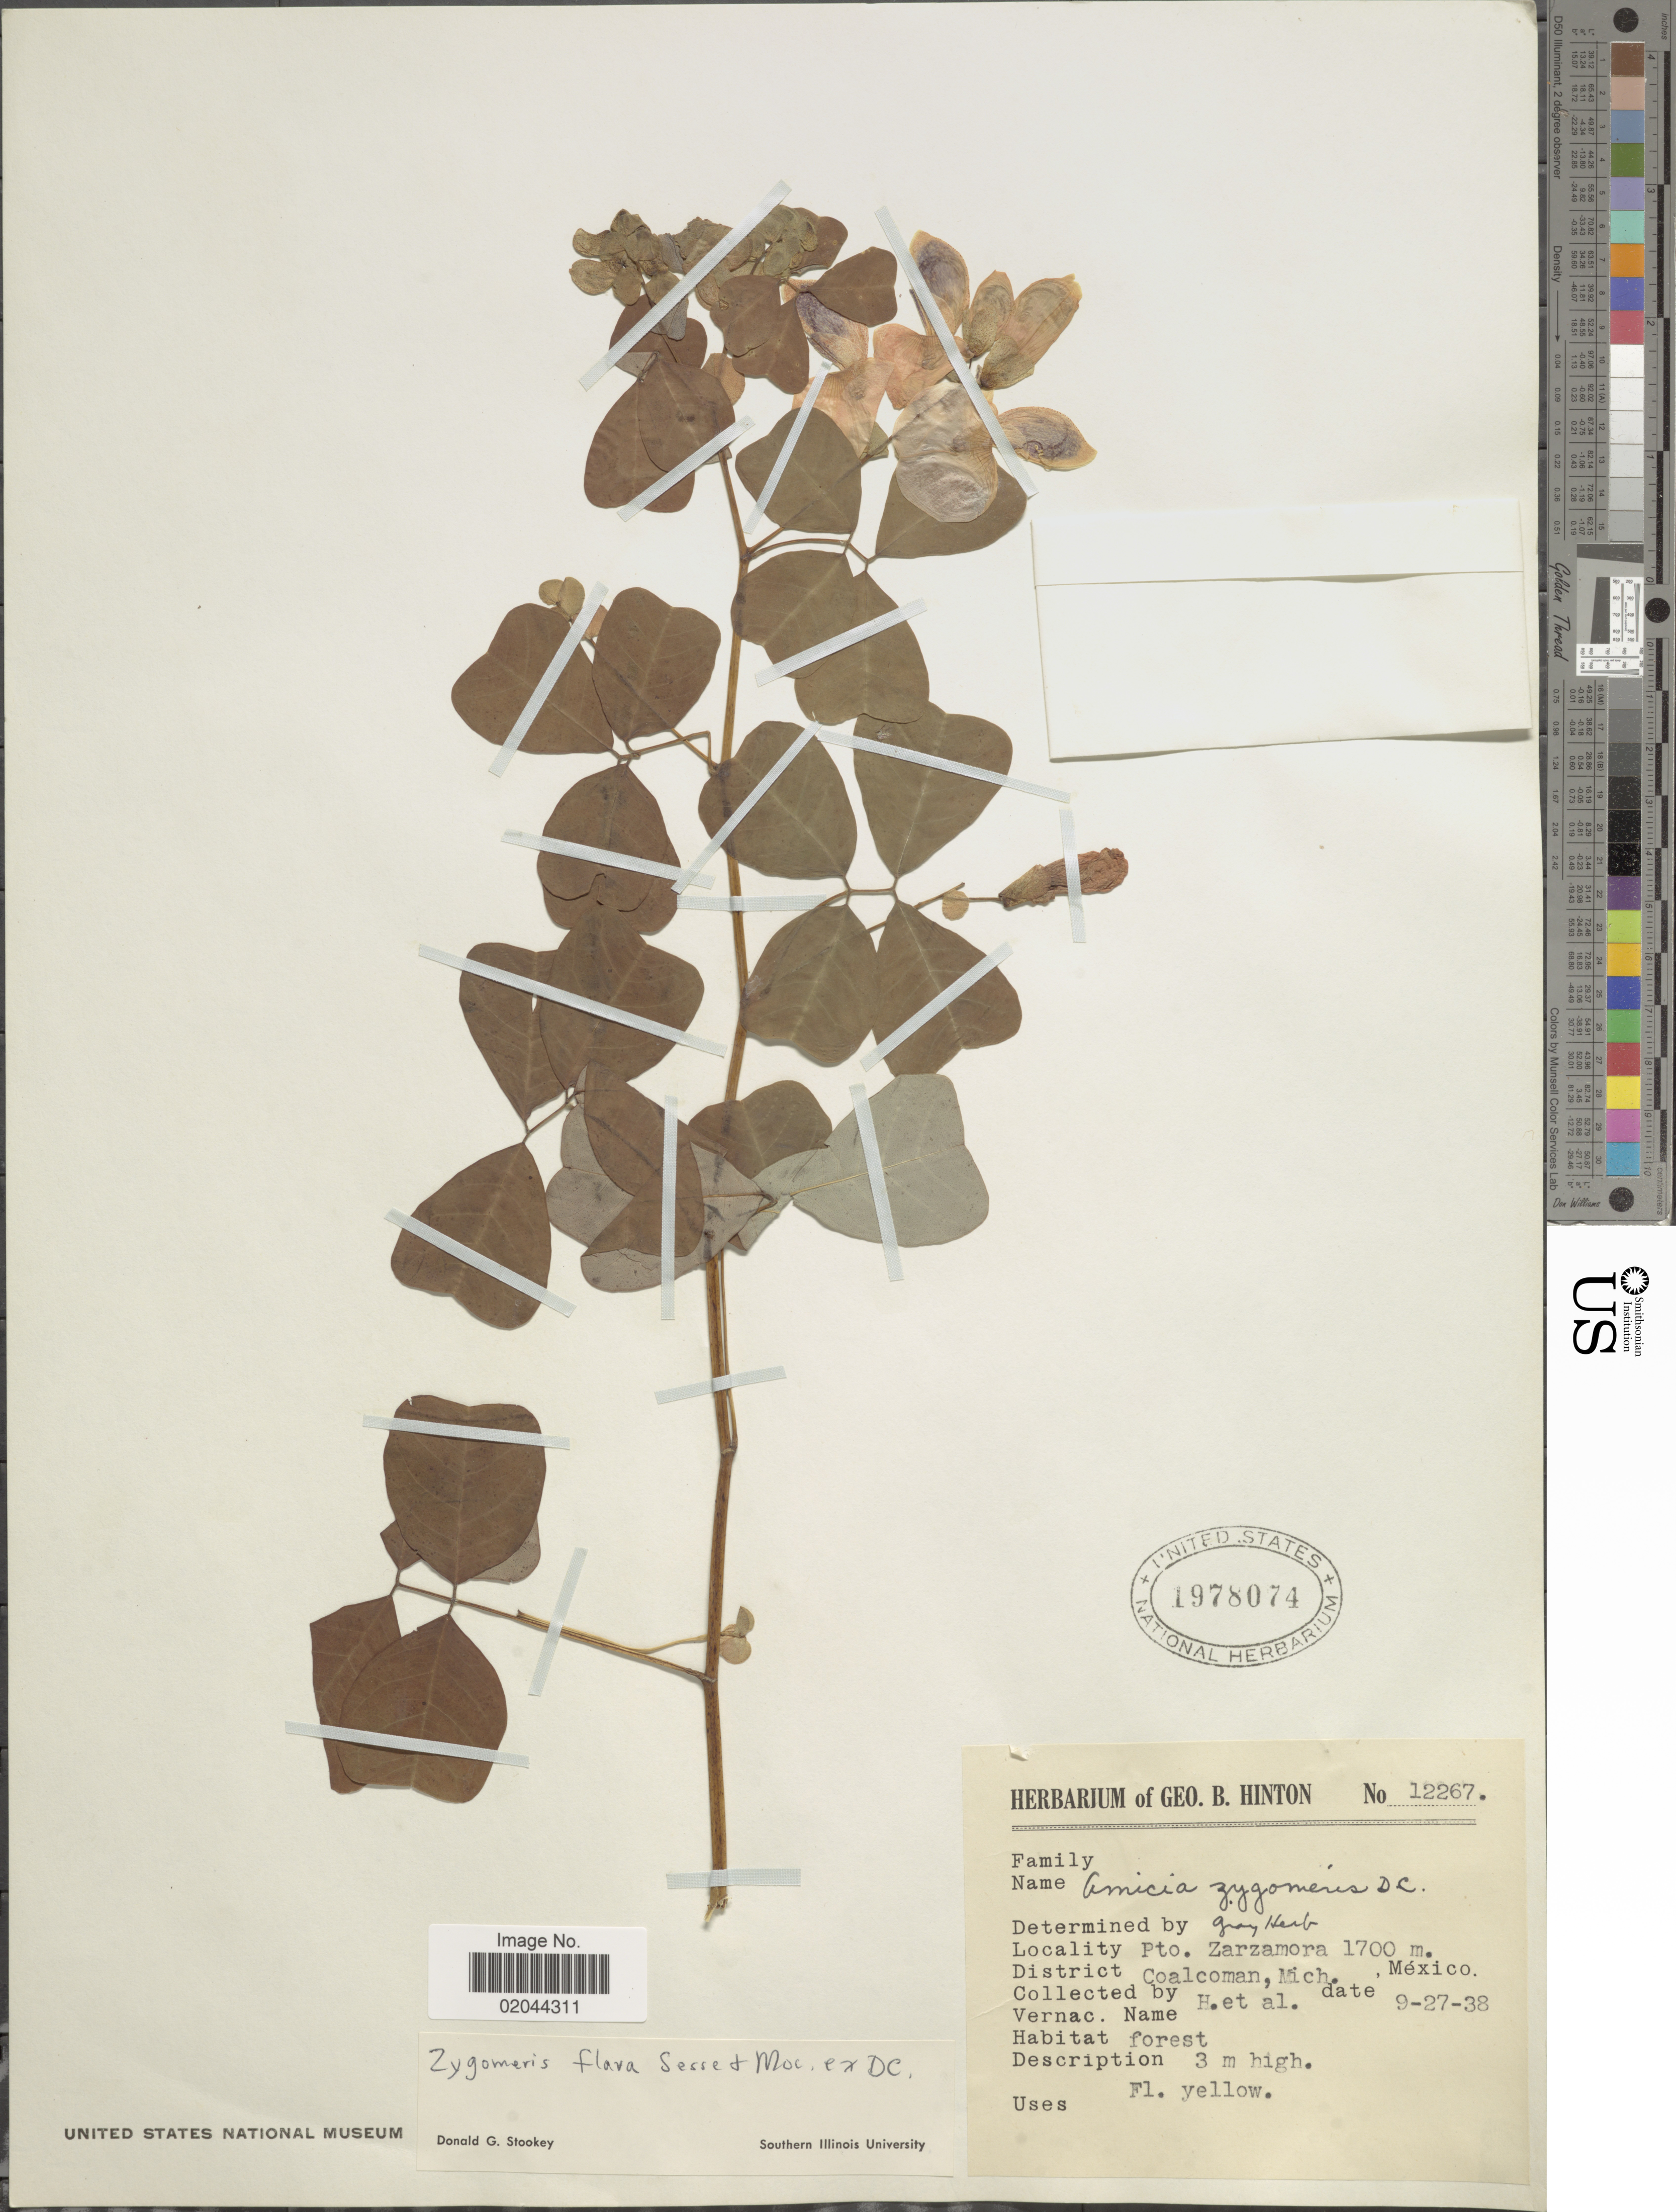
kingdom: Plantae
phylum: Tracheophyta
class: Magnoliopsida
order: Fabales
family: Fabaceae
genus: Amicia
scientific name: Amicia zygomeris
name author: DC.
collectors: G. B. Hinton & et al.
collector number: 12267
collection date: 1938-09-27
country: Mexico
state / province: Michoacán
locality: Pto. Zarzamora, District Coalcoman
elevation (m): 1700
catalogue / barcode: US 1978074